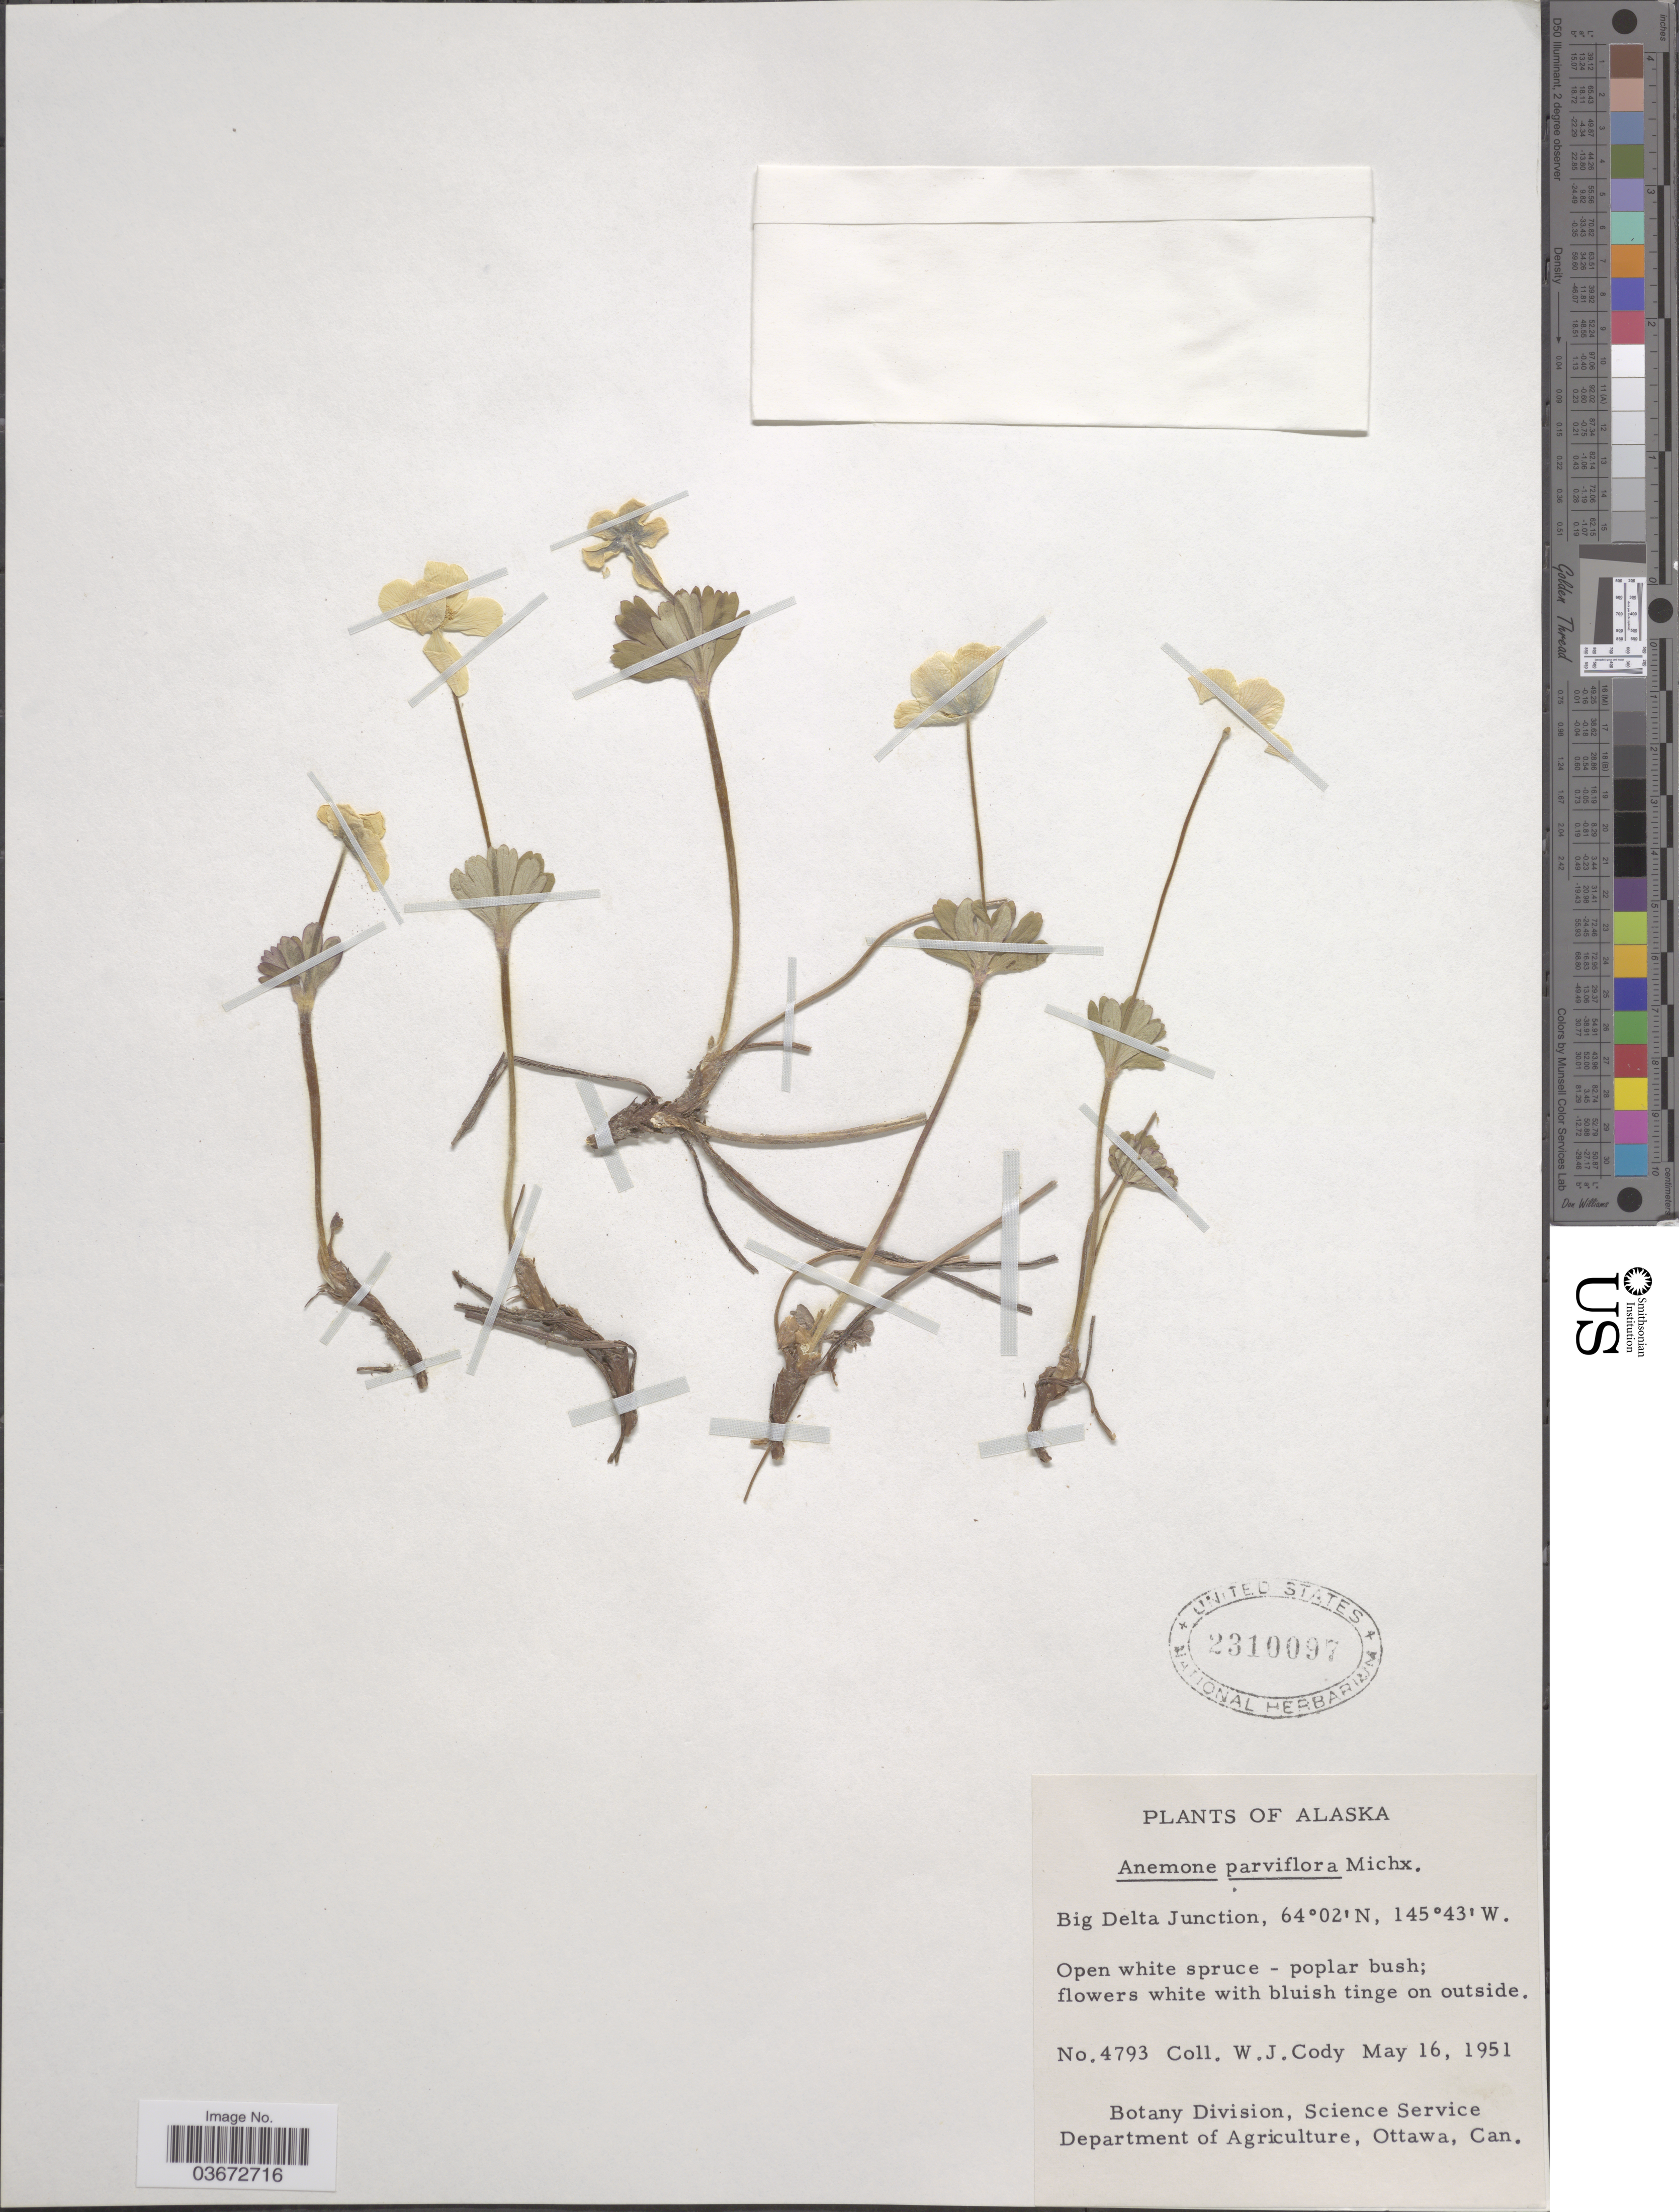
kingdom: Plantae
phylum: Tracheophyta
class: Magnoliopsida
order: Ranunculales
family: Ranunculaceae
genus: Anemone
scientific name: Anemone parviflora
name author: Michx.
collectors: W. Cody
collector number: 4793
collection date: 1951-05-16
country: United States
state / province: Alaska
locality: Big Delta Junction.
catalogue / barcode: US 2310097